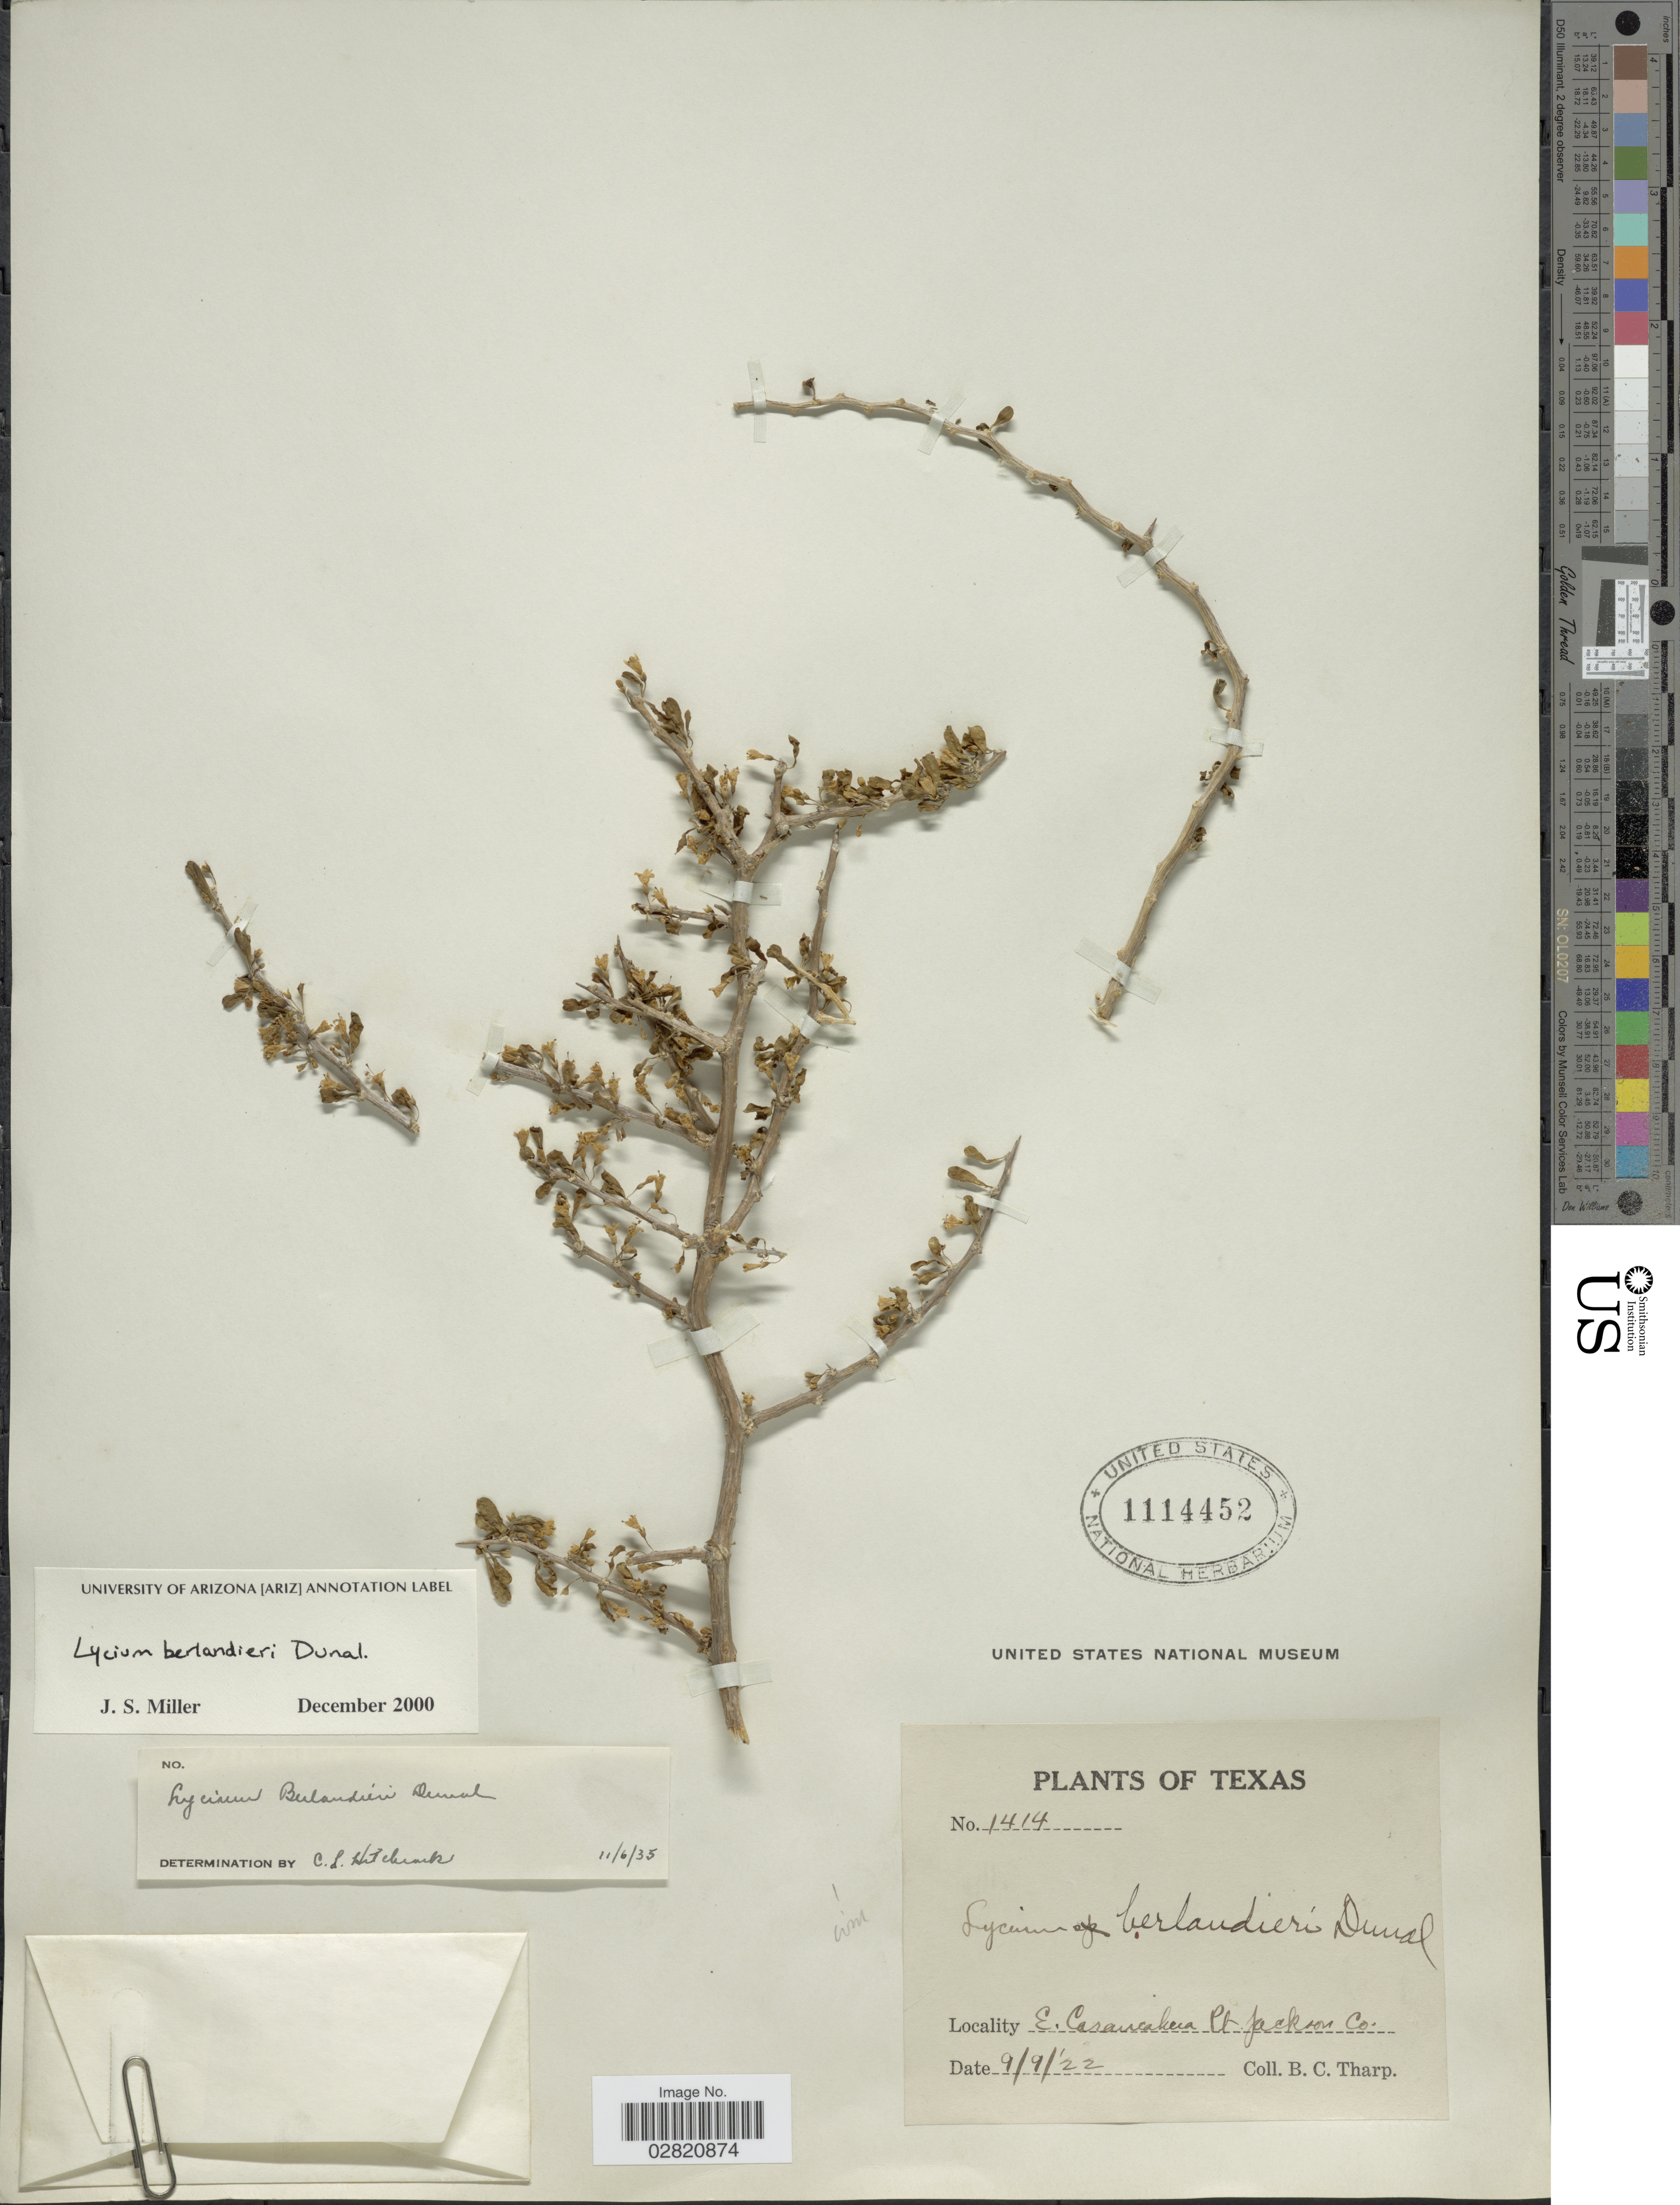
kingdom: Plantae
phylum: Tracheophyta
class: Magnoliopsida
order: Solanales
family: Solanaceae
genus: Lycium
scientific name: Lycium berlandieri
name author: Dunal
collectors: B. C. Tharp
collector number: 1414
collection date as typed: Transcribed d/m/y: 9/9/22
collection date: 1922-09-09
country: United States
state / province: Texas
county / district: Jackson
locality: E. Carancahua Pt. Jackson Co.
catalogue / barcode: US 1114452